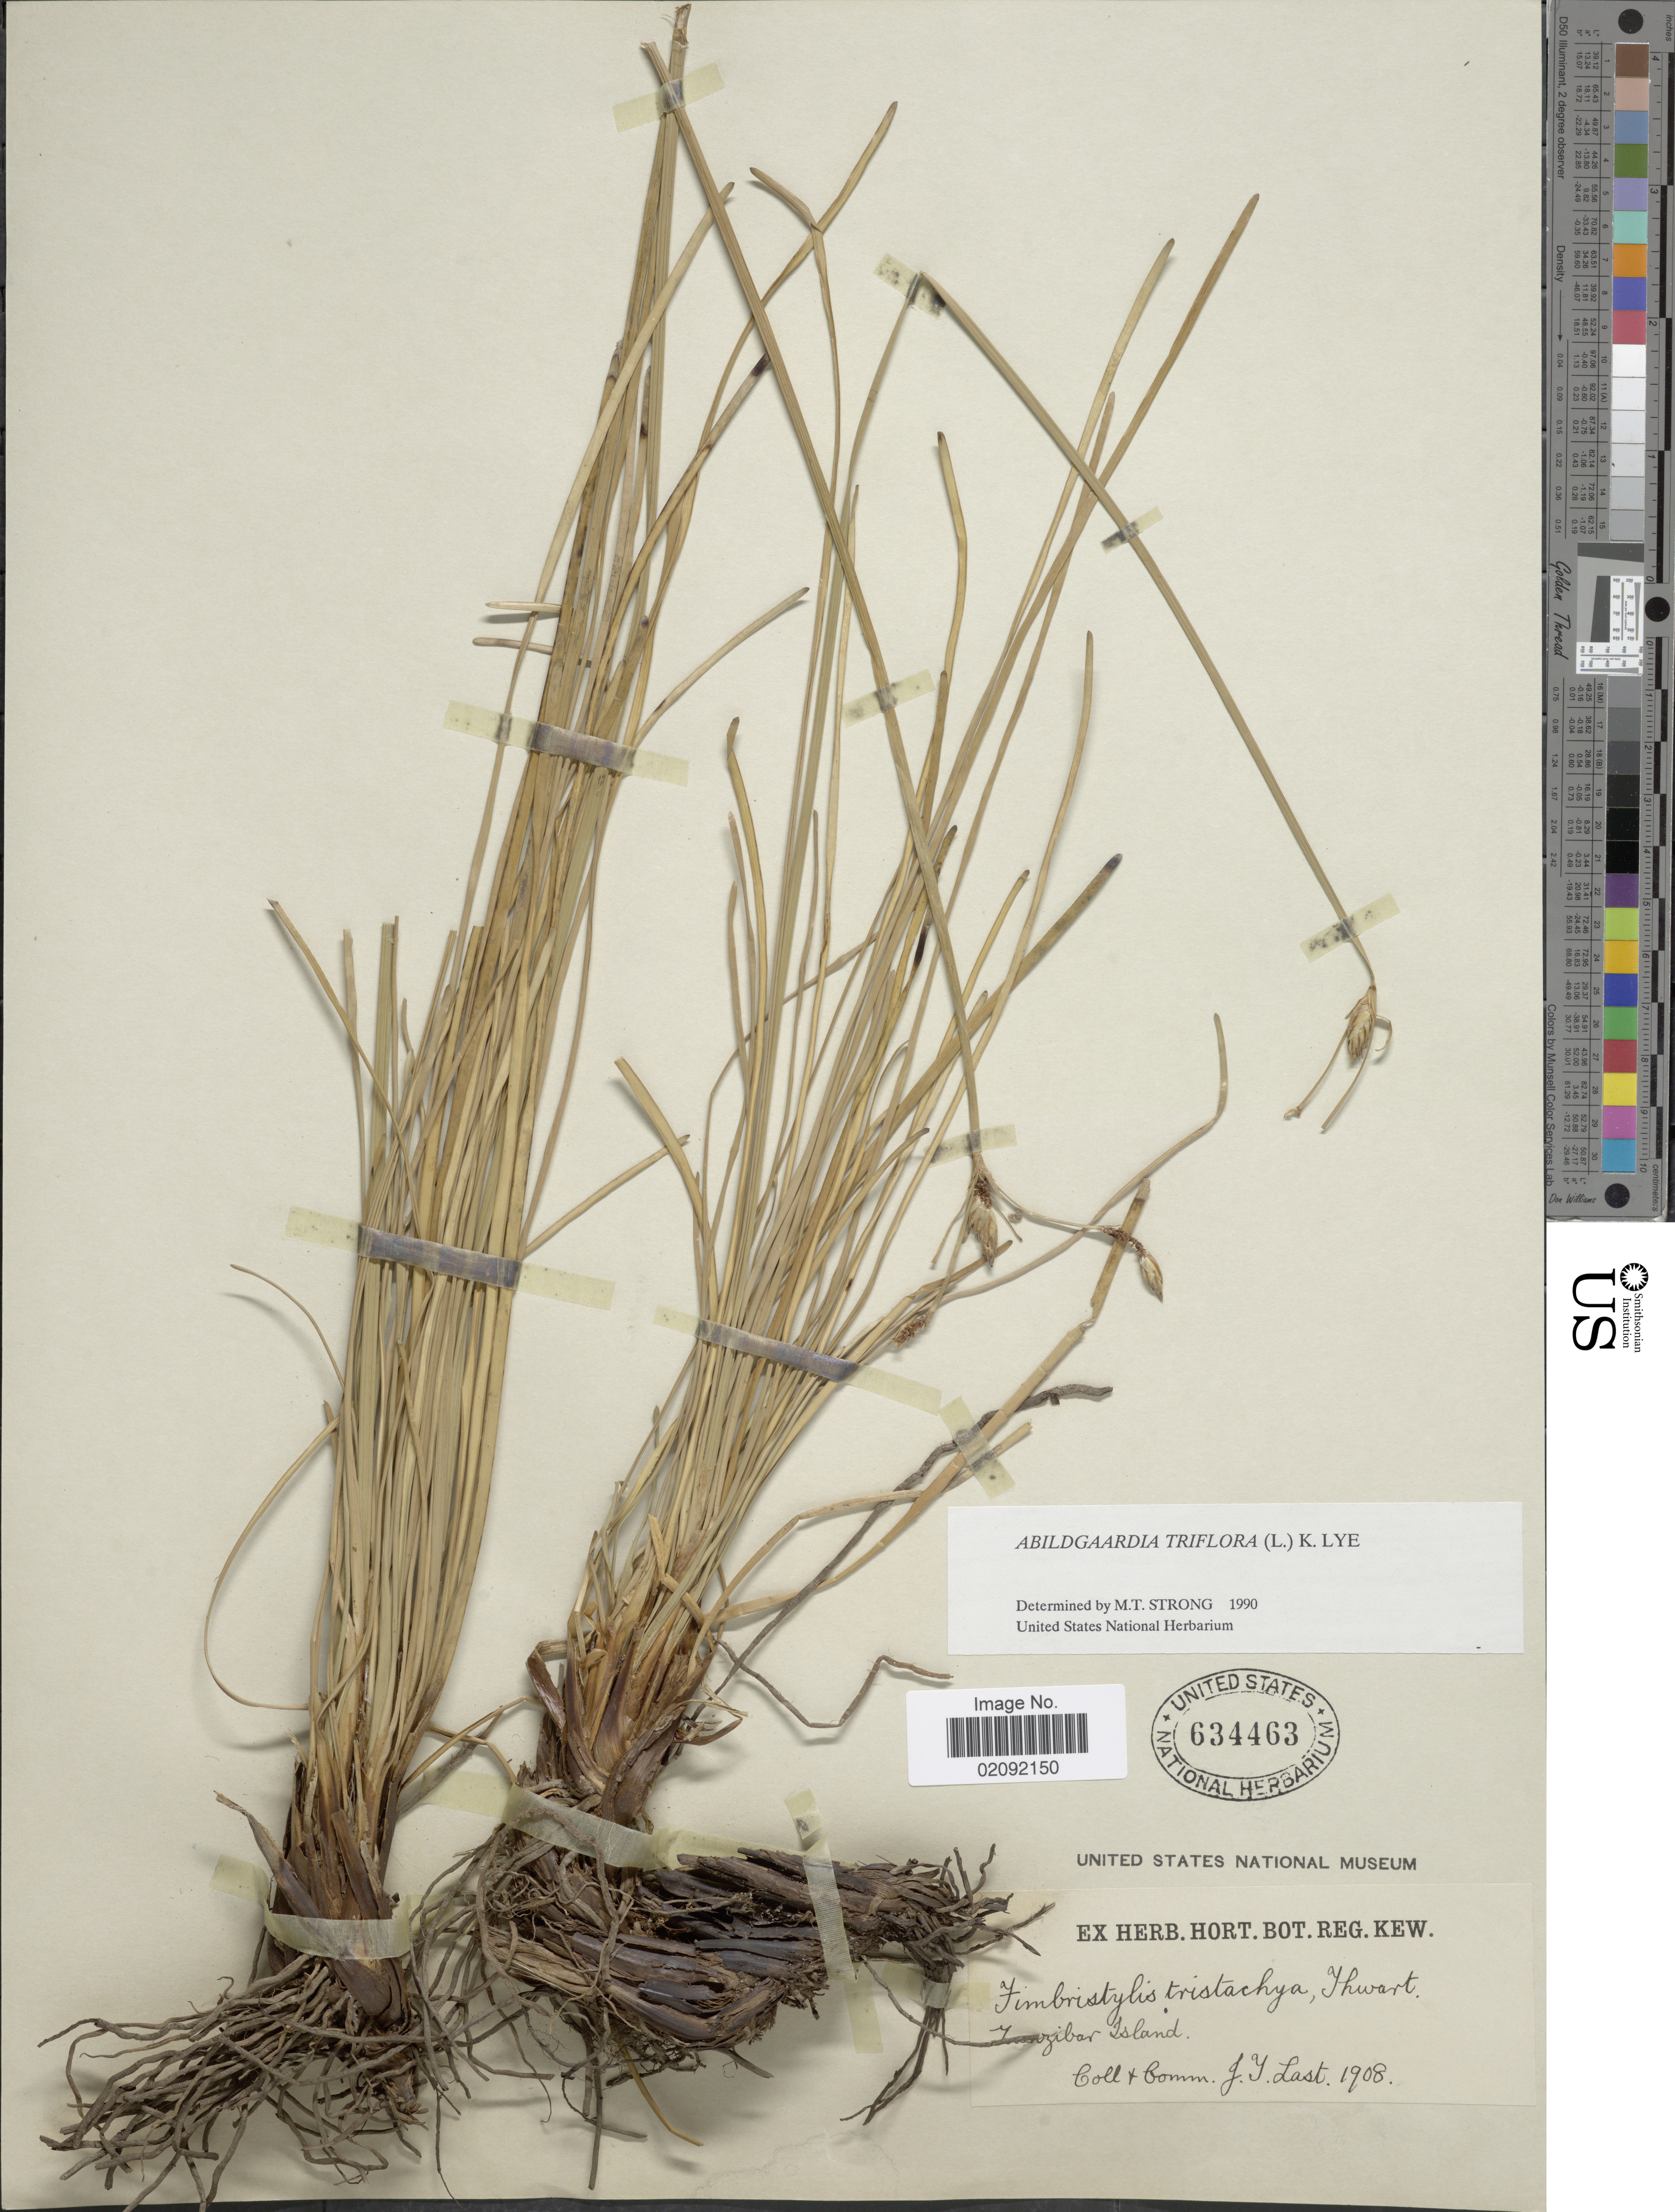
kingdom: Plantae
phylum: Tracheophyta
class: Liliopsida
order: Poales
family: Cyperaceae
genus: Abildgaardia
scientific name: Abildgaardia triflora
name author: (L.) Abeyw.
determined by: Strong, Mark T., (BOT), Smithsonian Institution - National Museum of Natural History (UNITED STATES)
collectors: J. Last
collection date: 1908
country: Tanzania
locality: Zanzibar Island.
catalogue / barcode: US 634463